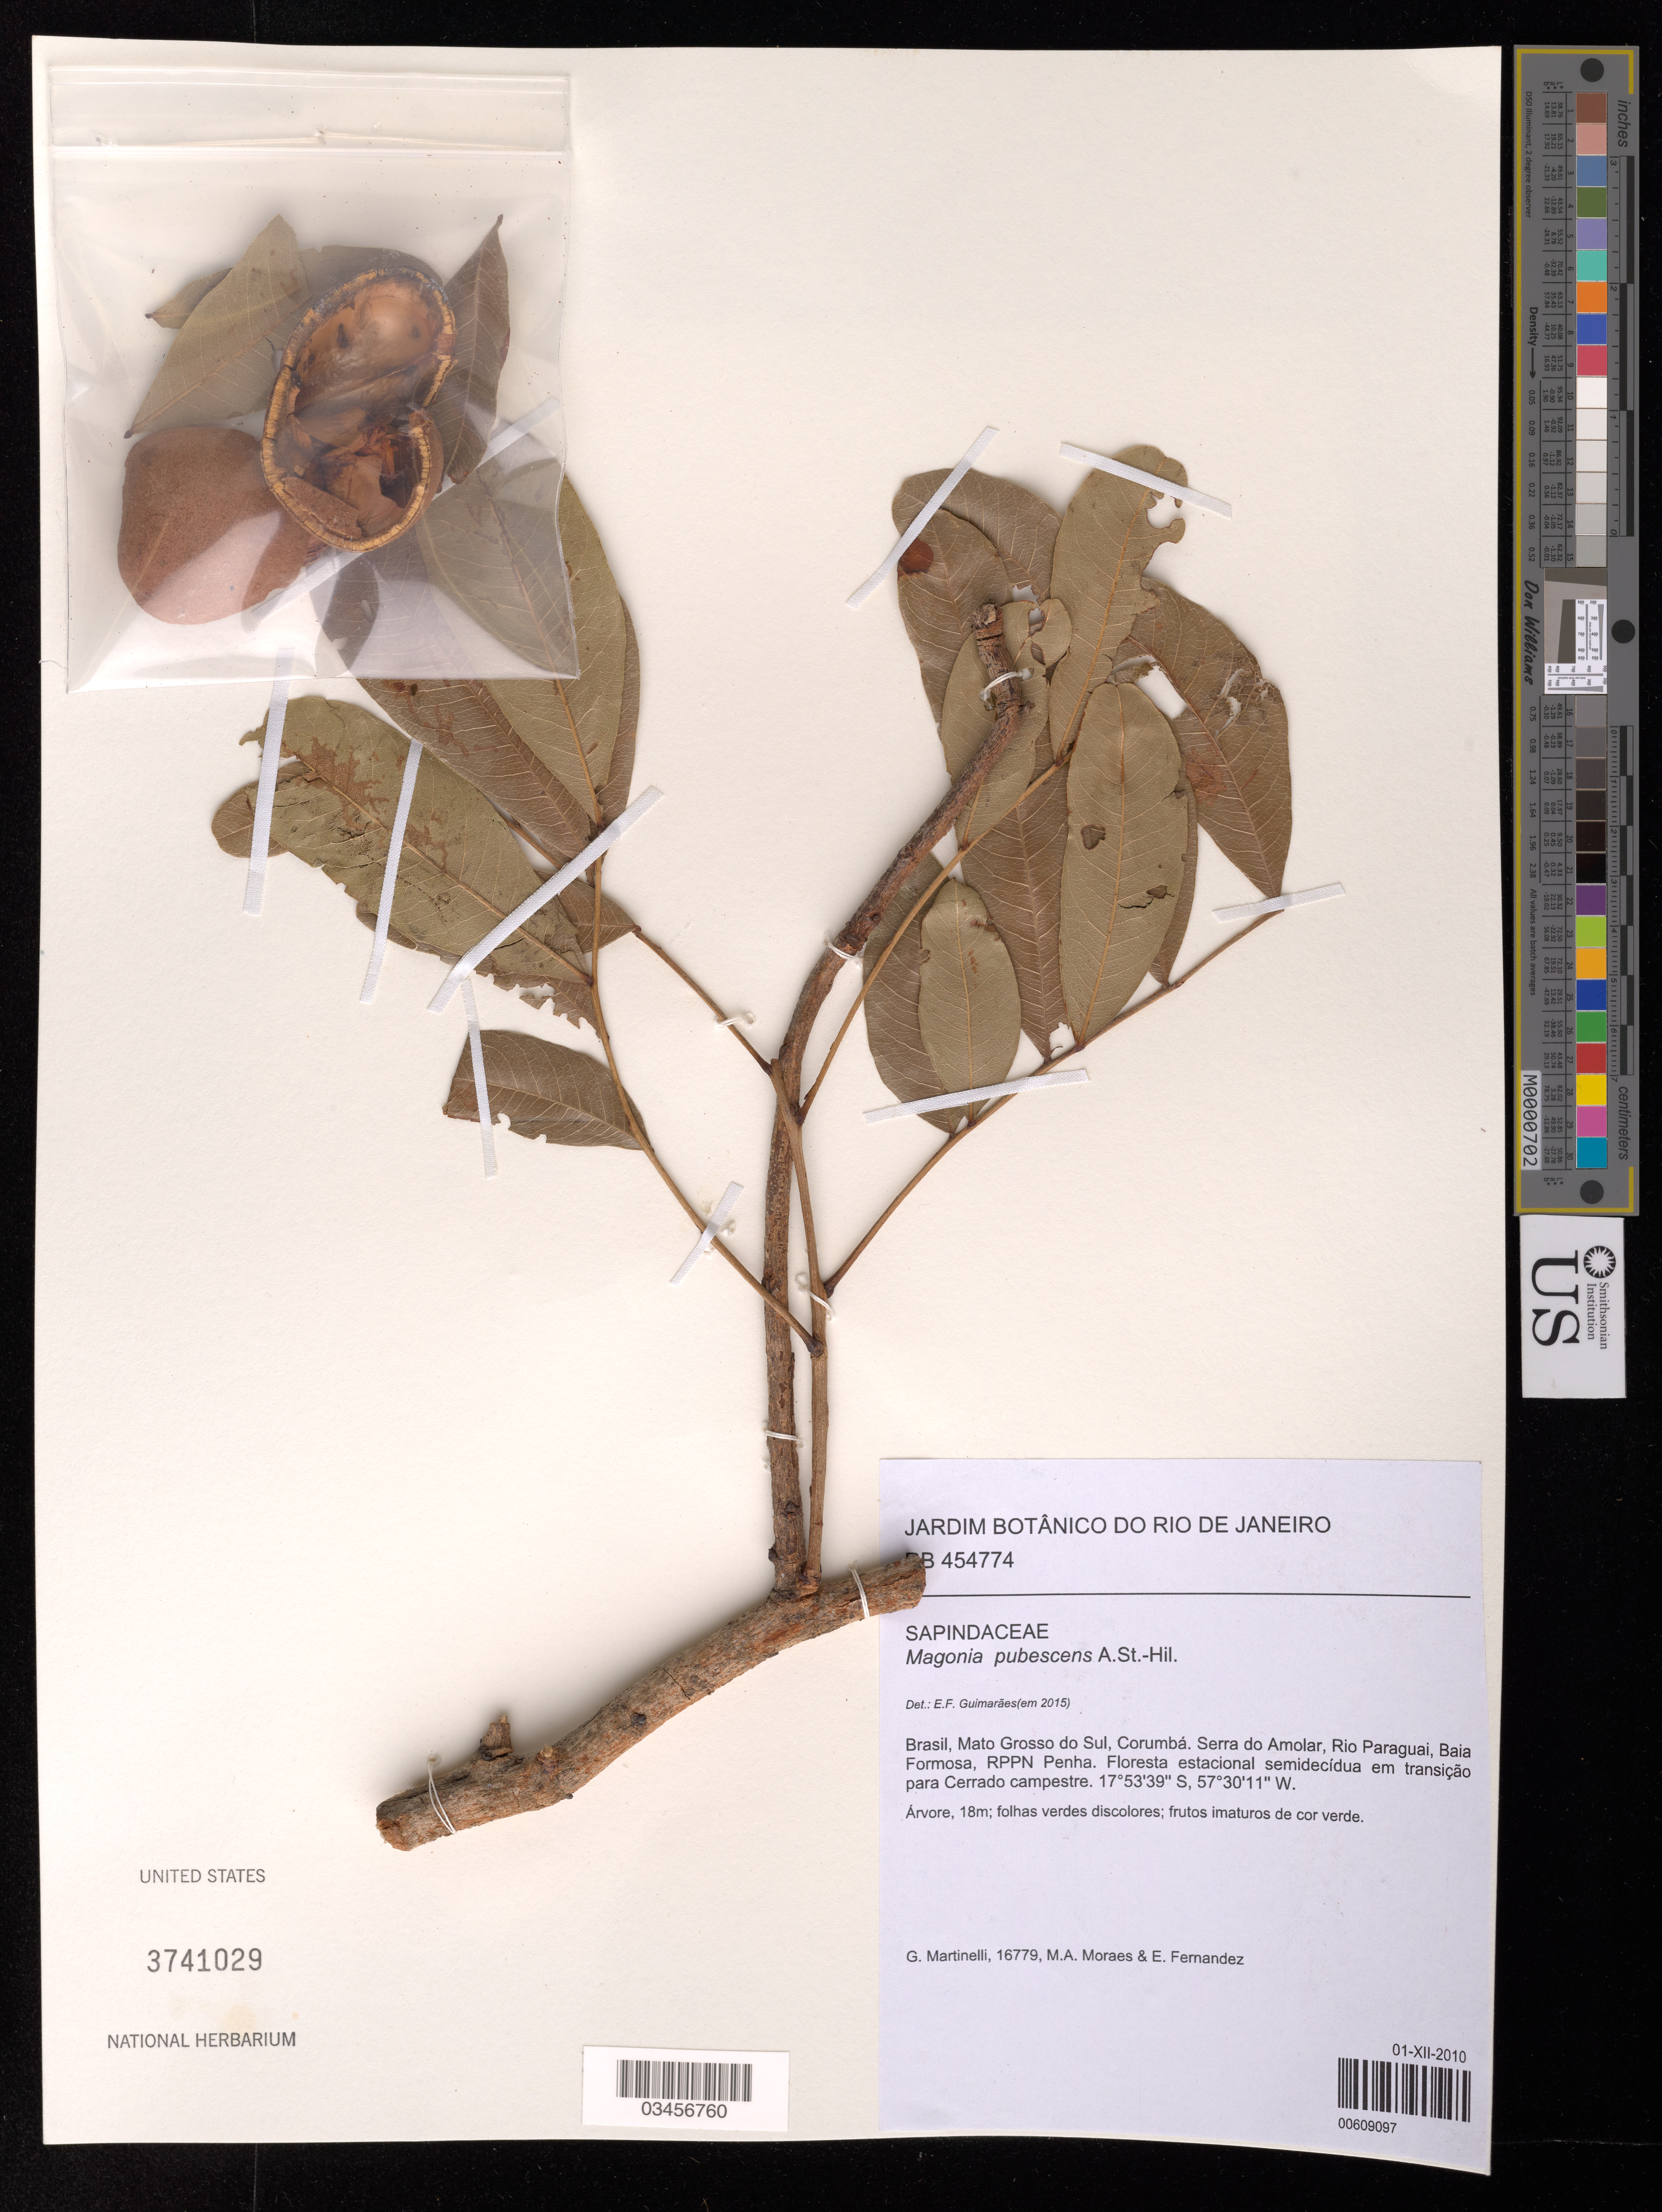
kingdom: Plantae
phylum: Tracheophyta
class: Magnoliopsida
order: Sapindales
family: Sapindaceae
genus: Magonia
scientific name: Magonia pubescens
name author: A. St.-Hil.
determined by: Guimarães, E. F.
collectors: G. Martinelli, M. Moraes & E. Fernandez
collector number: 16779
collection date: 2010-12-01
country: Brazil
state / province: Mato Grosso do Sul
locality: Corumbá. Serra do Amolar, Rio Paraguai, Baia Formosa, RPPN Penha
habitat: Floresta estacional semidecídua em transição para serrado campestre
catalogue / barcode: US 3741029